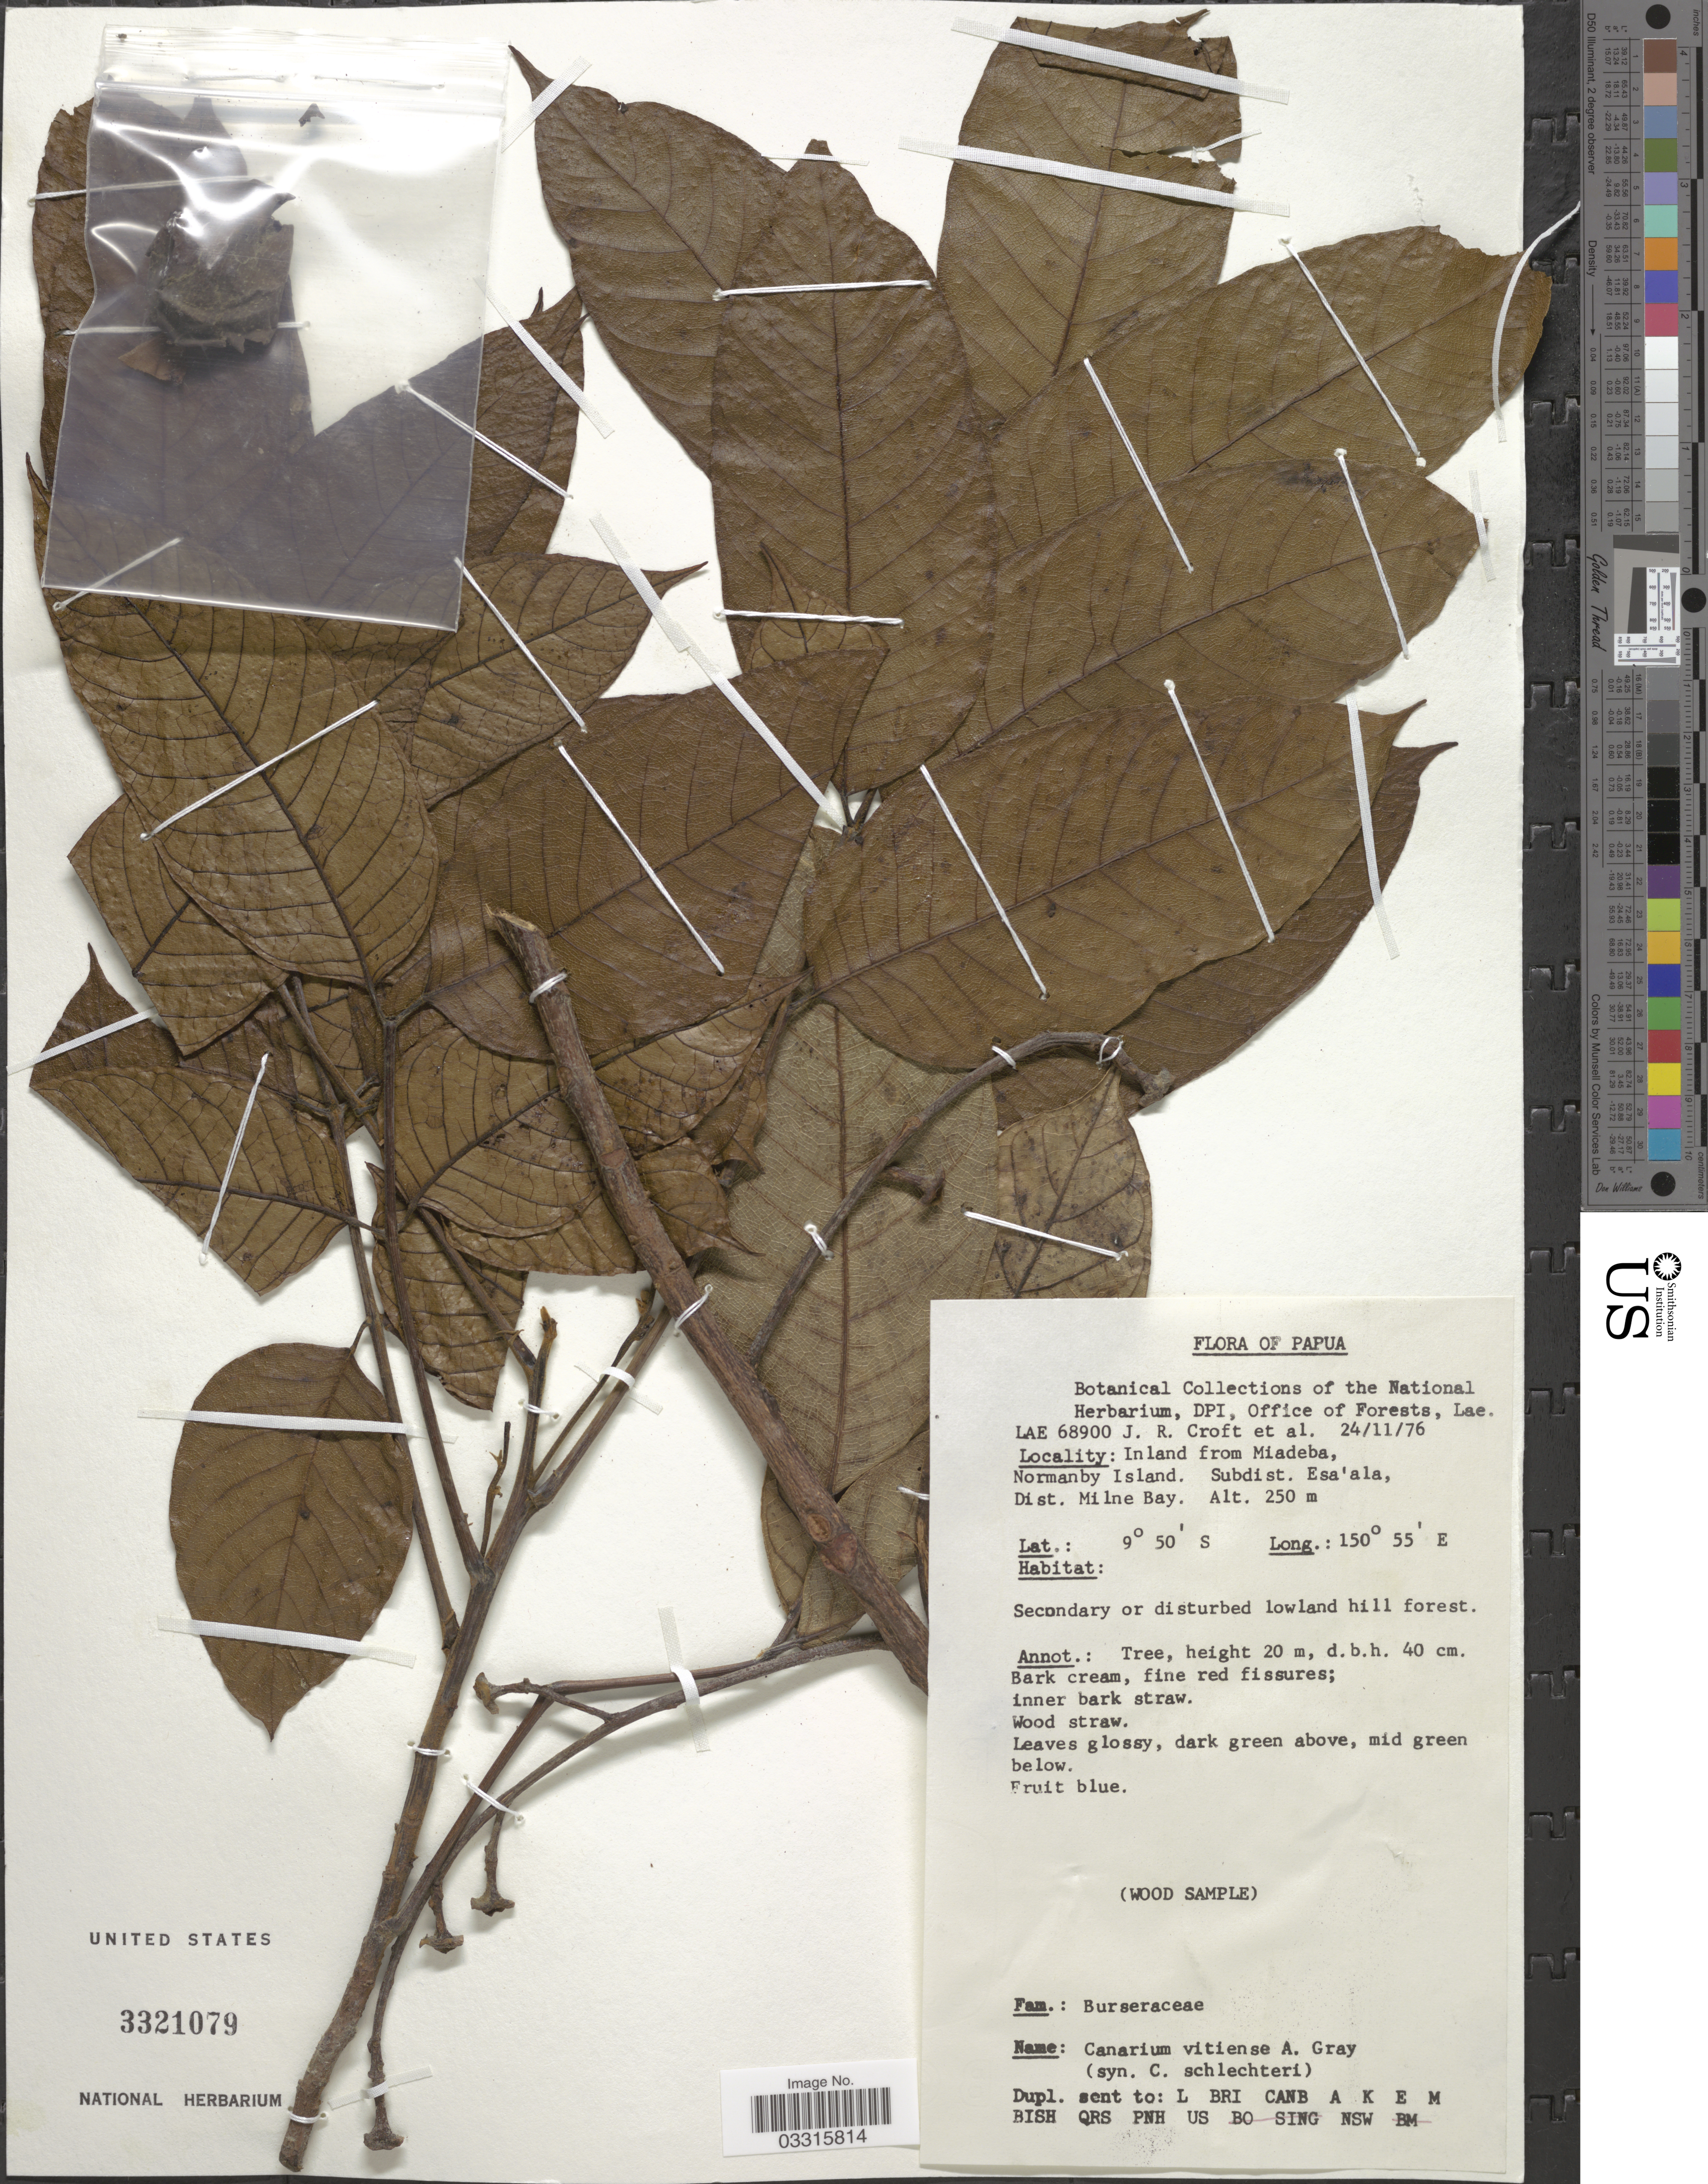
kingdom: Plantae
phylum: Tracheophyta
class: Magnoliopsida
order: Sapindales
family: Burseraceae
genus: Canarium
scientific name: Canarium vitiense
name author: A. Gray in Wilkes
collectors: J. R. Croft & et al.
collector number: LAE 68900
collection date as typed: Transcribed d/m/y: 24/11/76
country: Papua New Guinea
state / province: Milne Bay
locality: Papua. Inland from Miadeba, Normanby Island. Subdist. Esa'ala, Dist. Milne Bay.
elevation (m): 250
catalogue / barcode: US 3321079